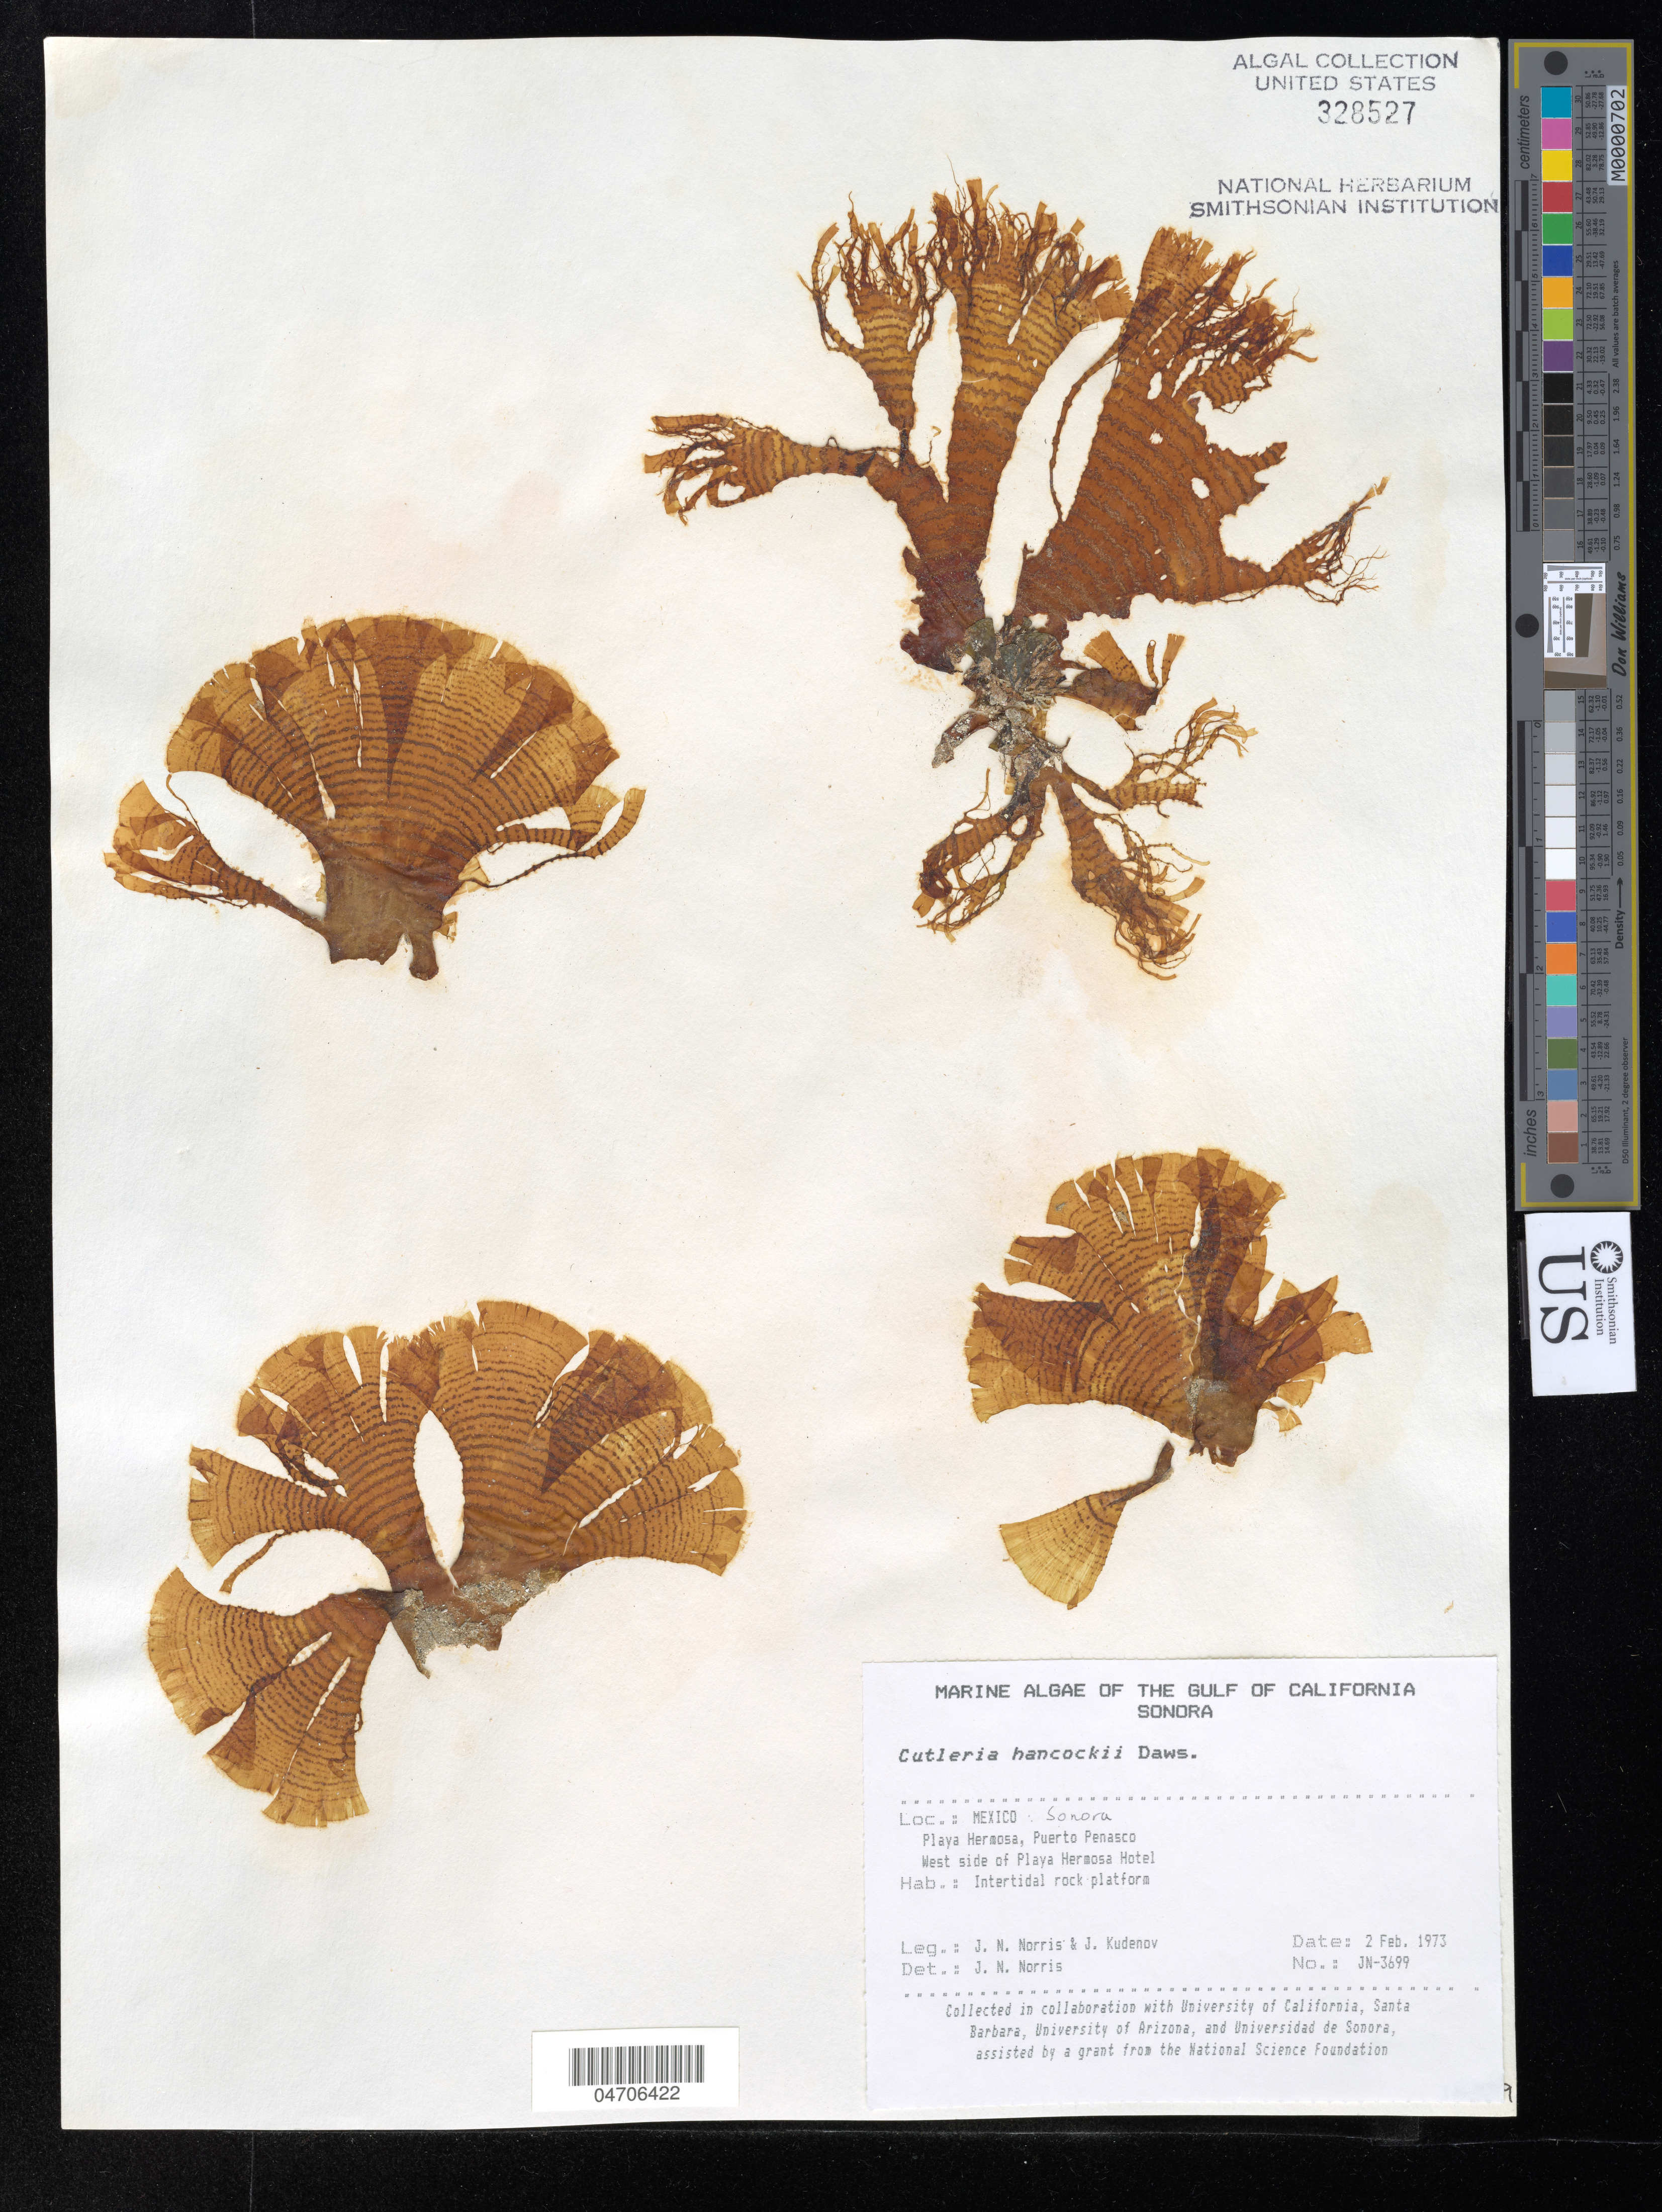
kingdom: Chromista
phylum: Ochrophyta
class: Phaeophyceae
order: Cutleriales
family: Cutleriaceae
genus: Cutleria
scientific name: Cutleria hancockii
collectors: J. Norris & J. Kudenov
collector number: JN-3699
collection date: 1973-02-02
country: Mexico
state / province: Sonora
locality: The Gulf of California. Playa Hermosa, Puerto Penasco. West side of Playa Hermosa Hotel.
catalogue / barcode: US 328527